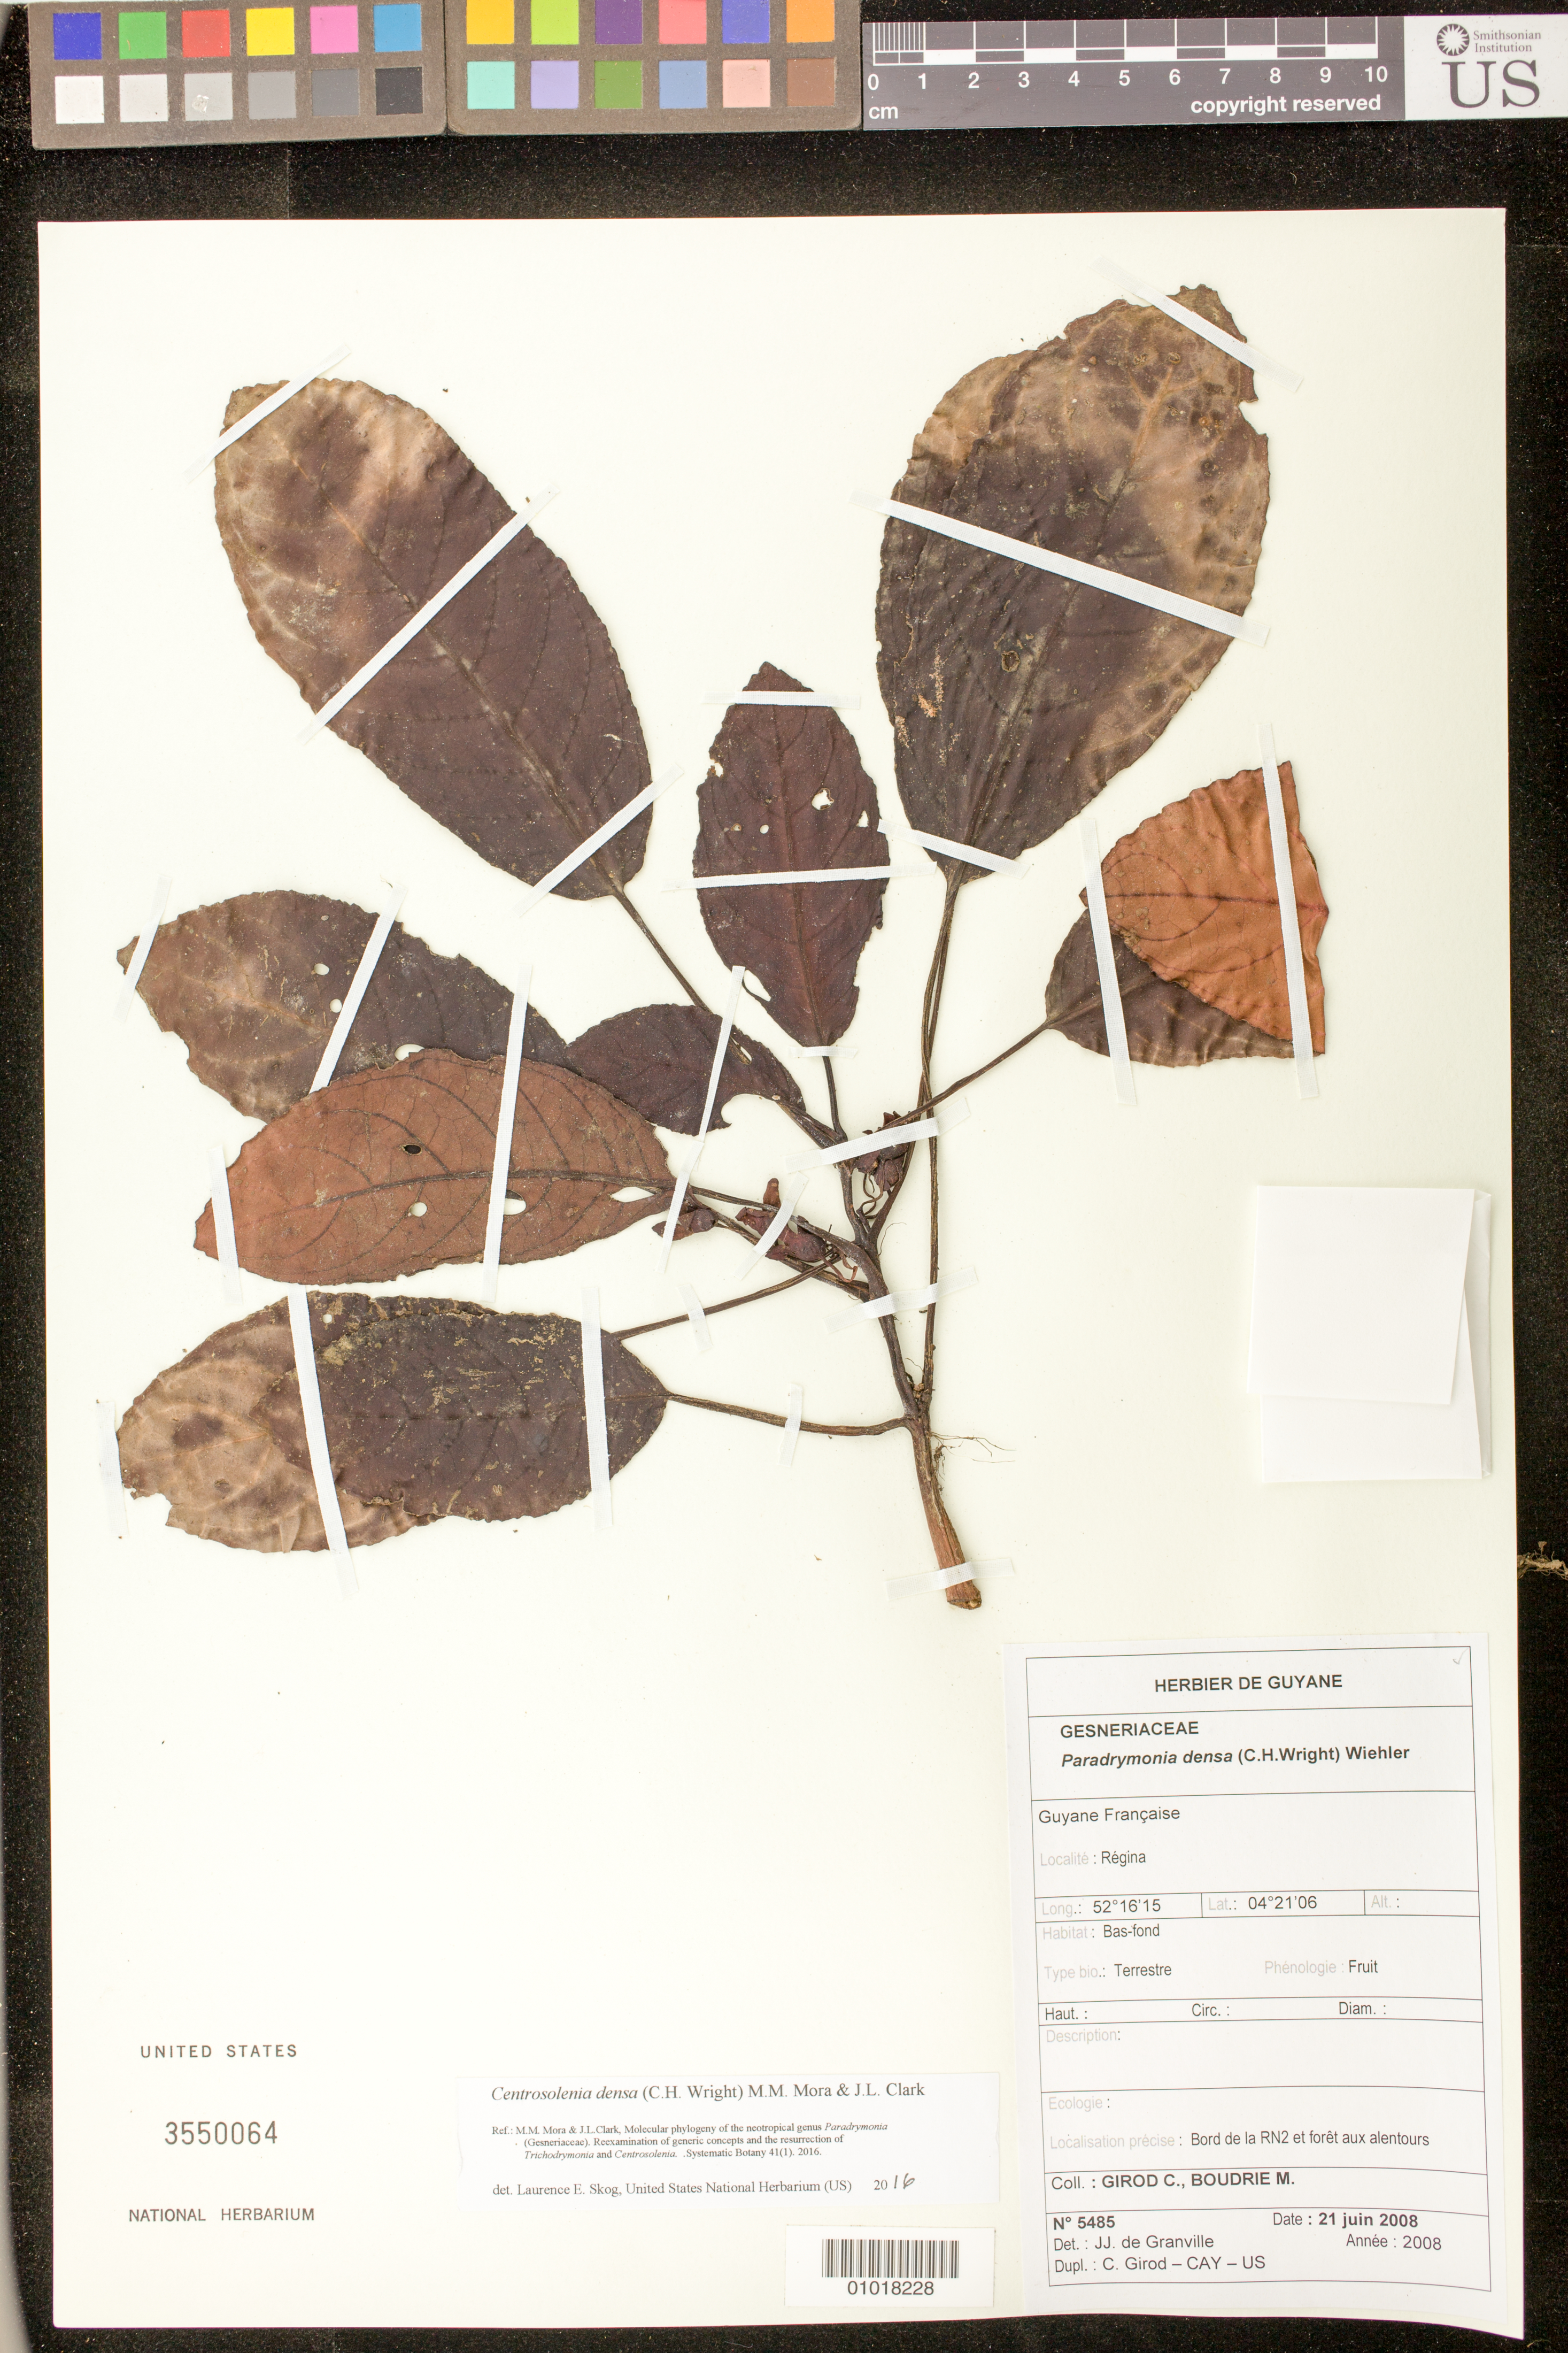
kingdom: Plantae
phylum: Tracheophyta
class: Magnoliopsida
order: Lamiales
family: Gesneriaceae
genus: Centrosolenia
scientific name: Centrosolenia densa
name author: (C.H. Wright) Sprague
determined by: Skog, Laurence E.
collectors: C. Girod & M. Boudrie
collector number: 5485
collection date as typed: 21 Jun 2008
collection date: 2008-06-21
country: French Guiana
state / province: Cayenne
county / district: Regina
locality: Bord de la RN2 et foret aux alentours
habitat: Bas-fond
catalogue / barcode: US 3550064